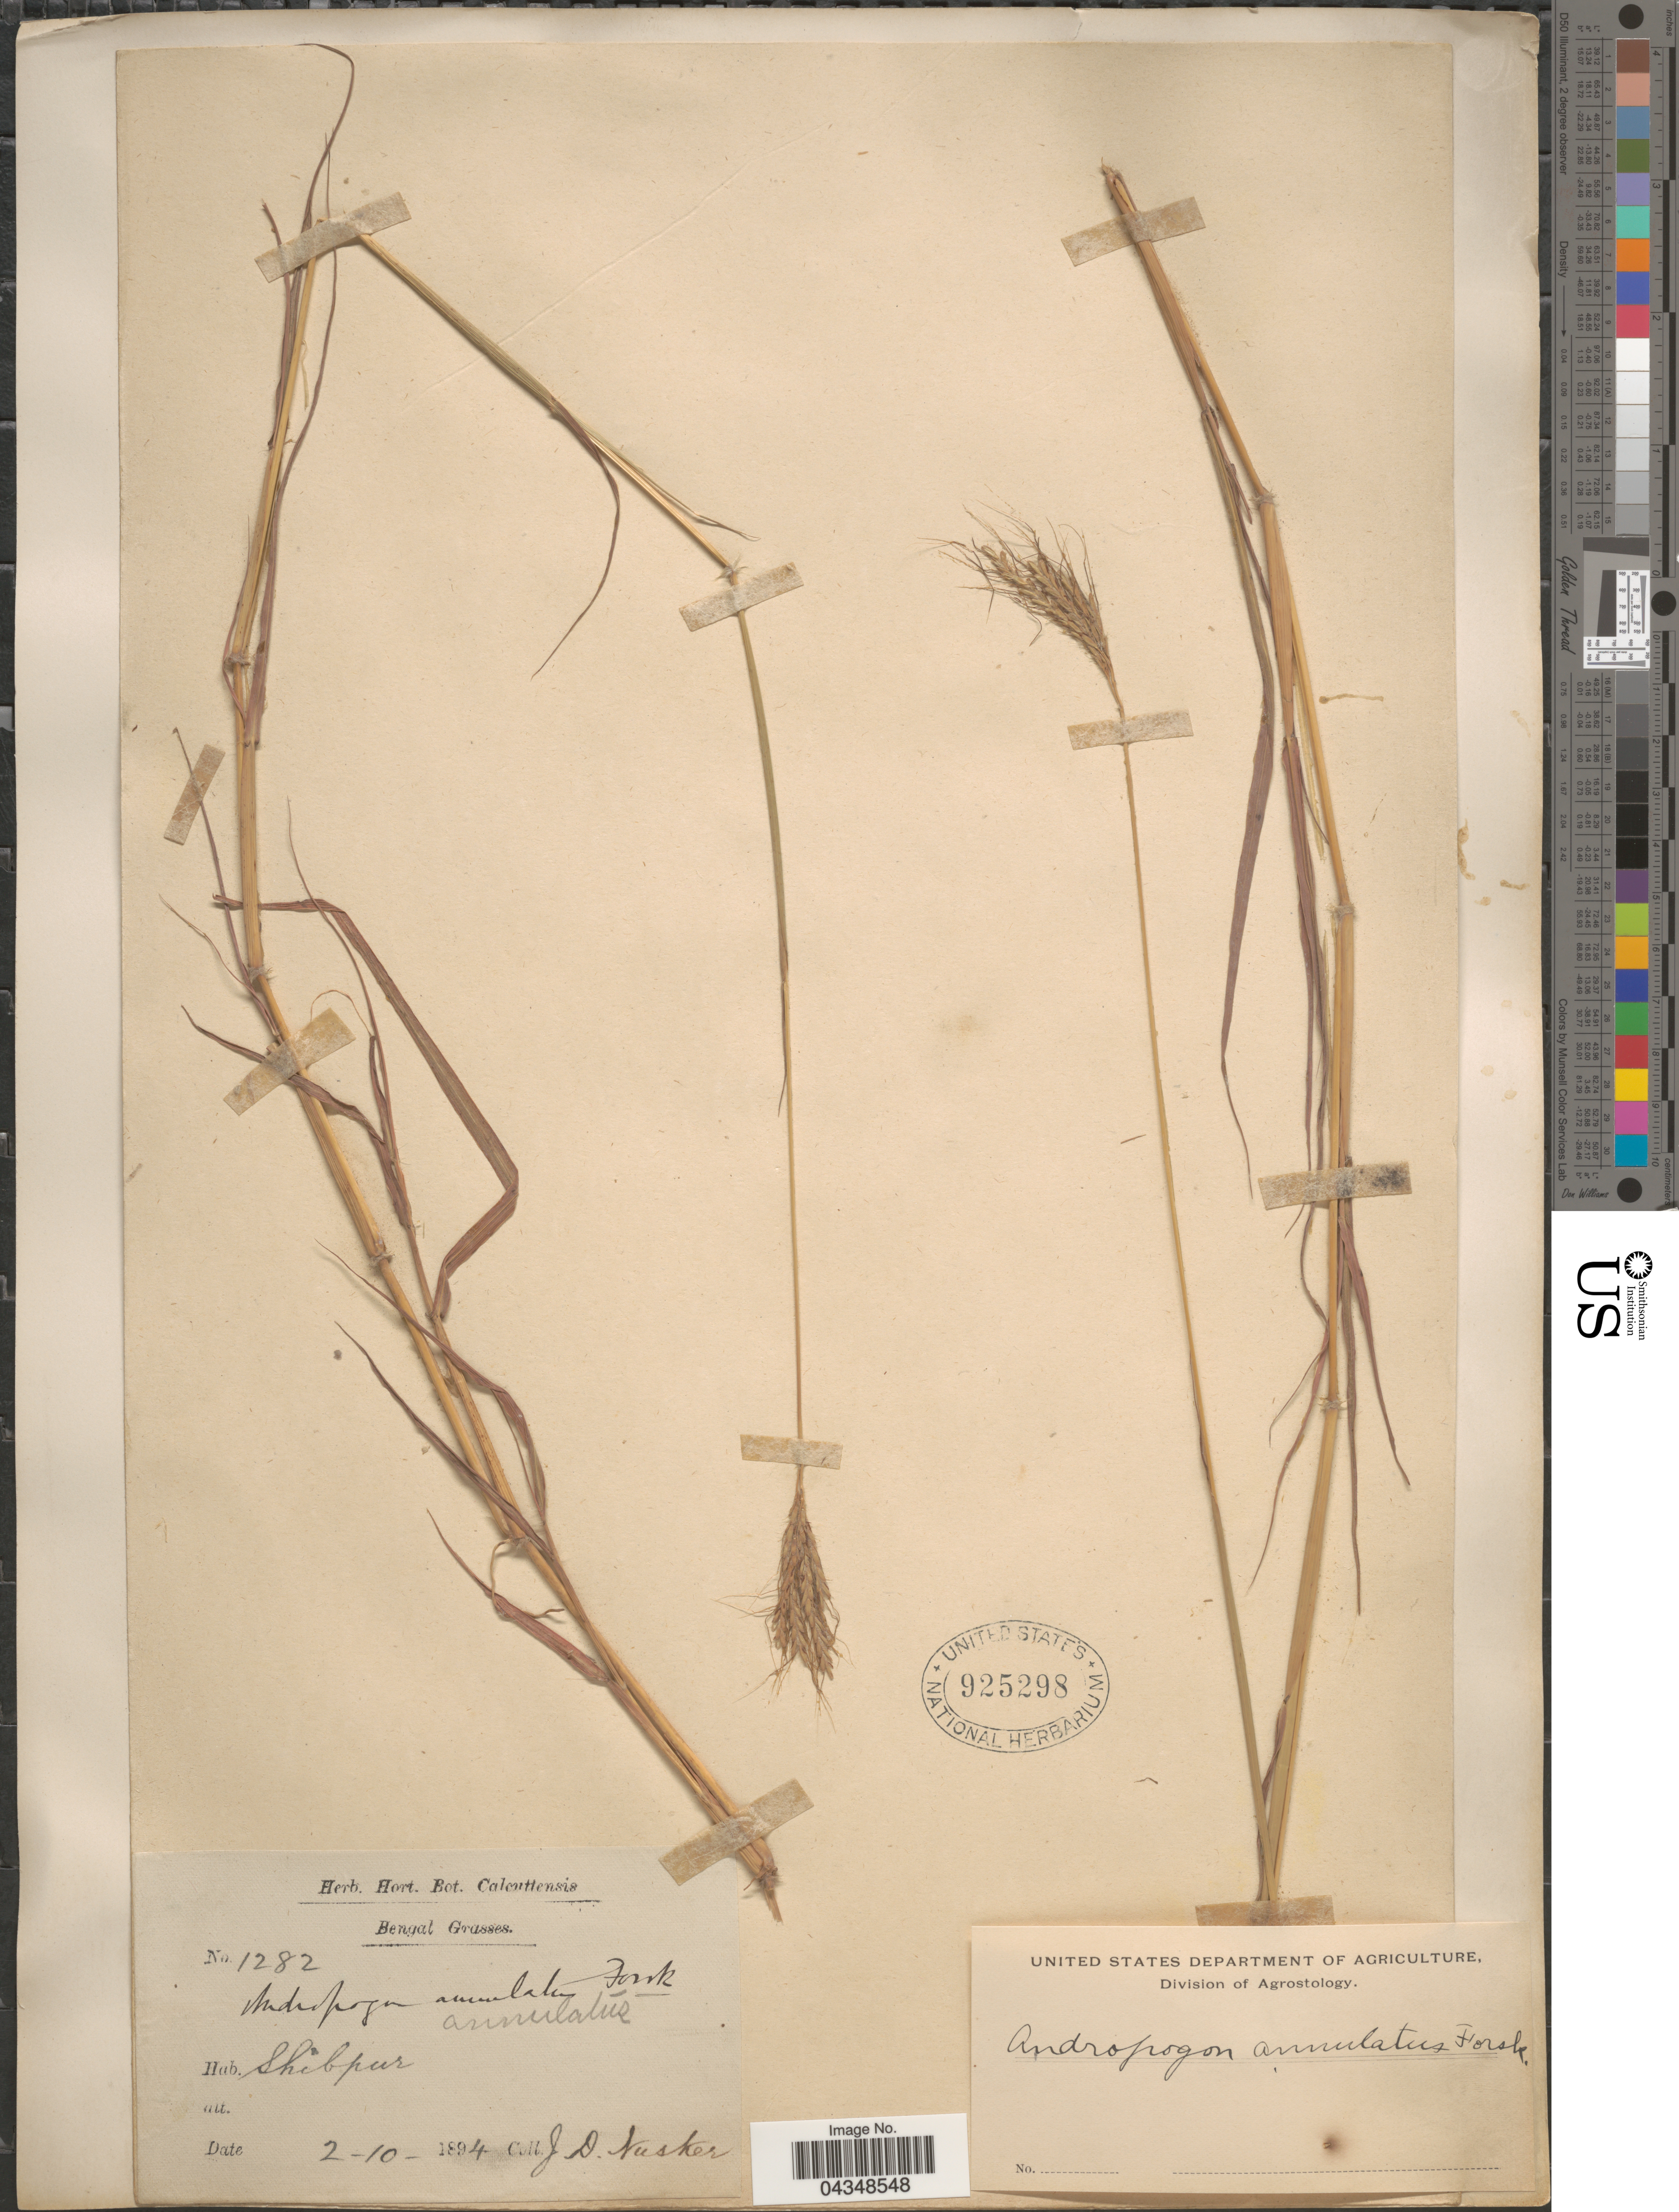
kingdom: Plantae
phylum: Tracheophyta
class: Liliopsida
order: Poales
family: Poaceae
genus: Bothriochloa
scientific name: Bothriochloa bladhii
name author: (Retz.) S.T. Blake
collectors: J. Nusker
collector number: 1282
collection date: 1894-10-02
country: India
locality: Shibpur.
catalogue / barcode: US 925298